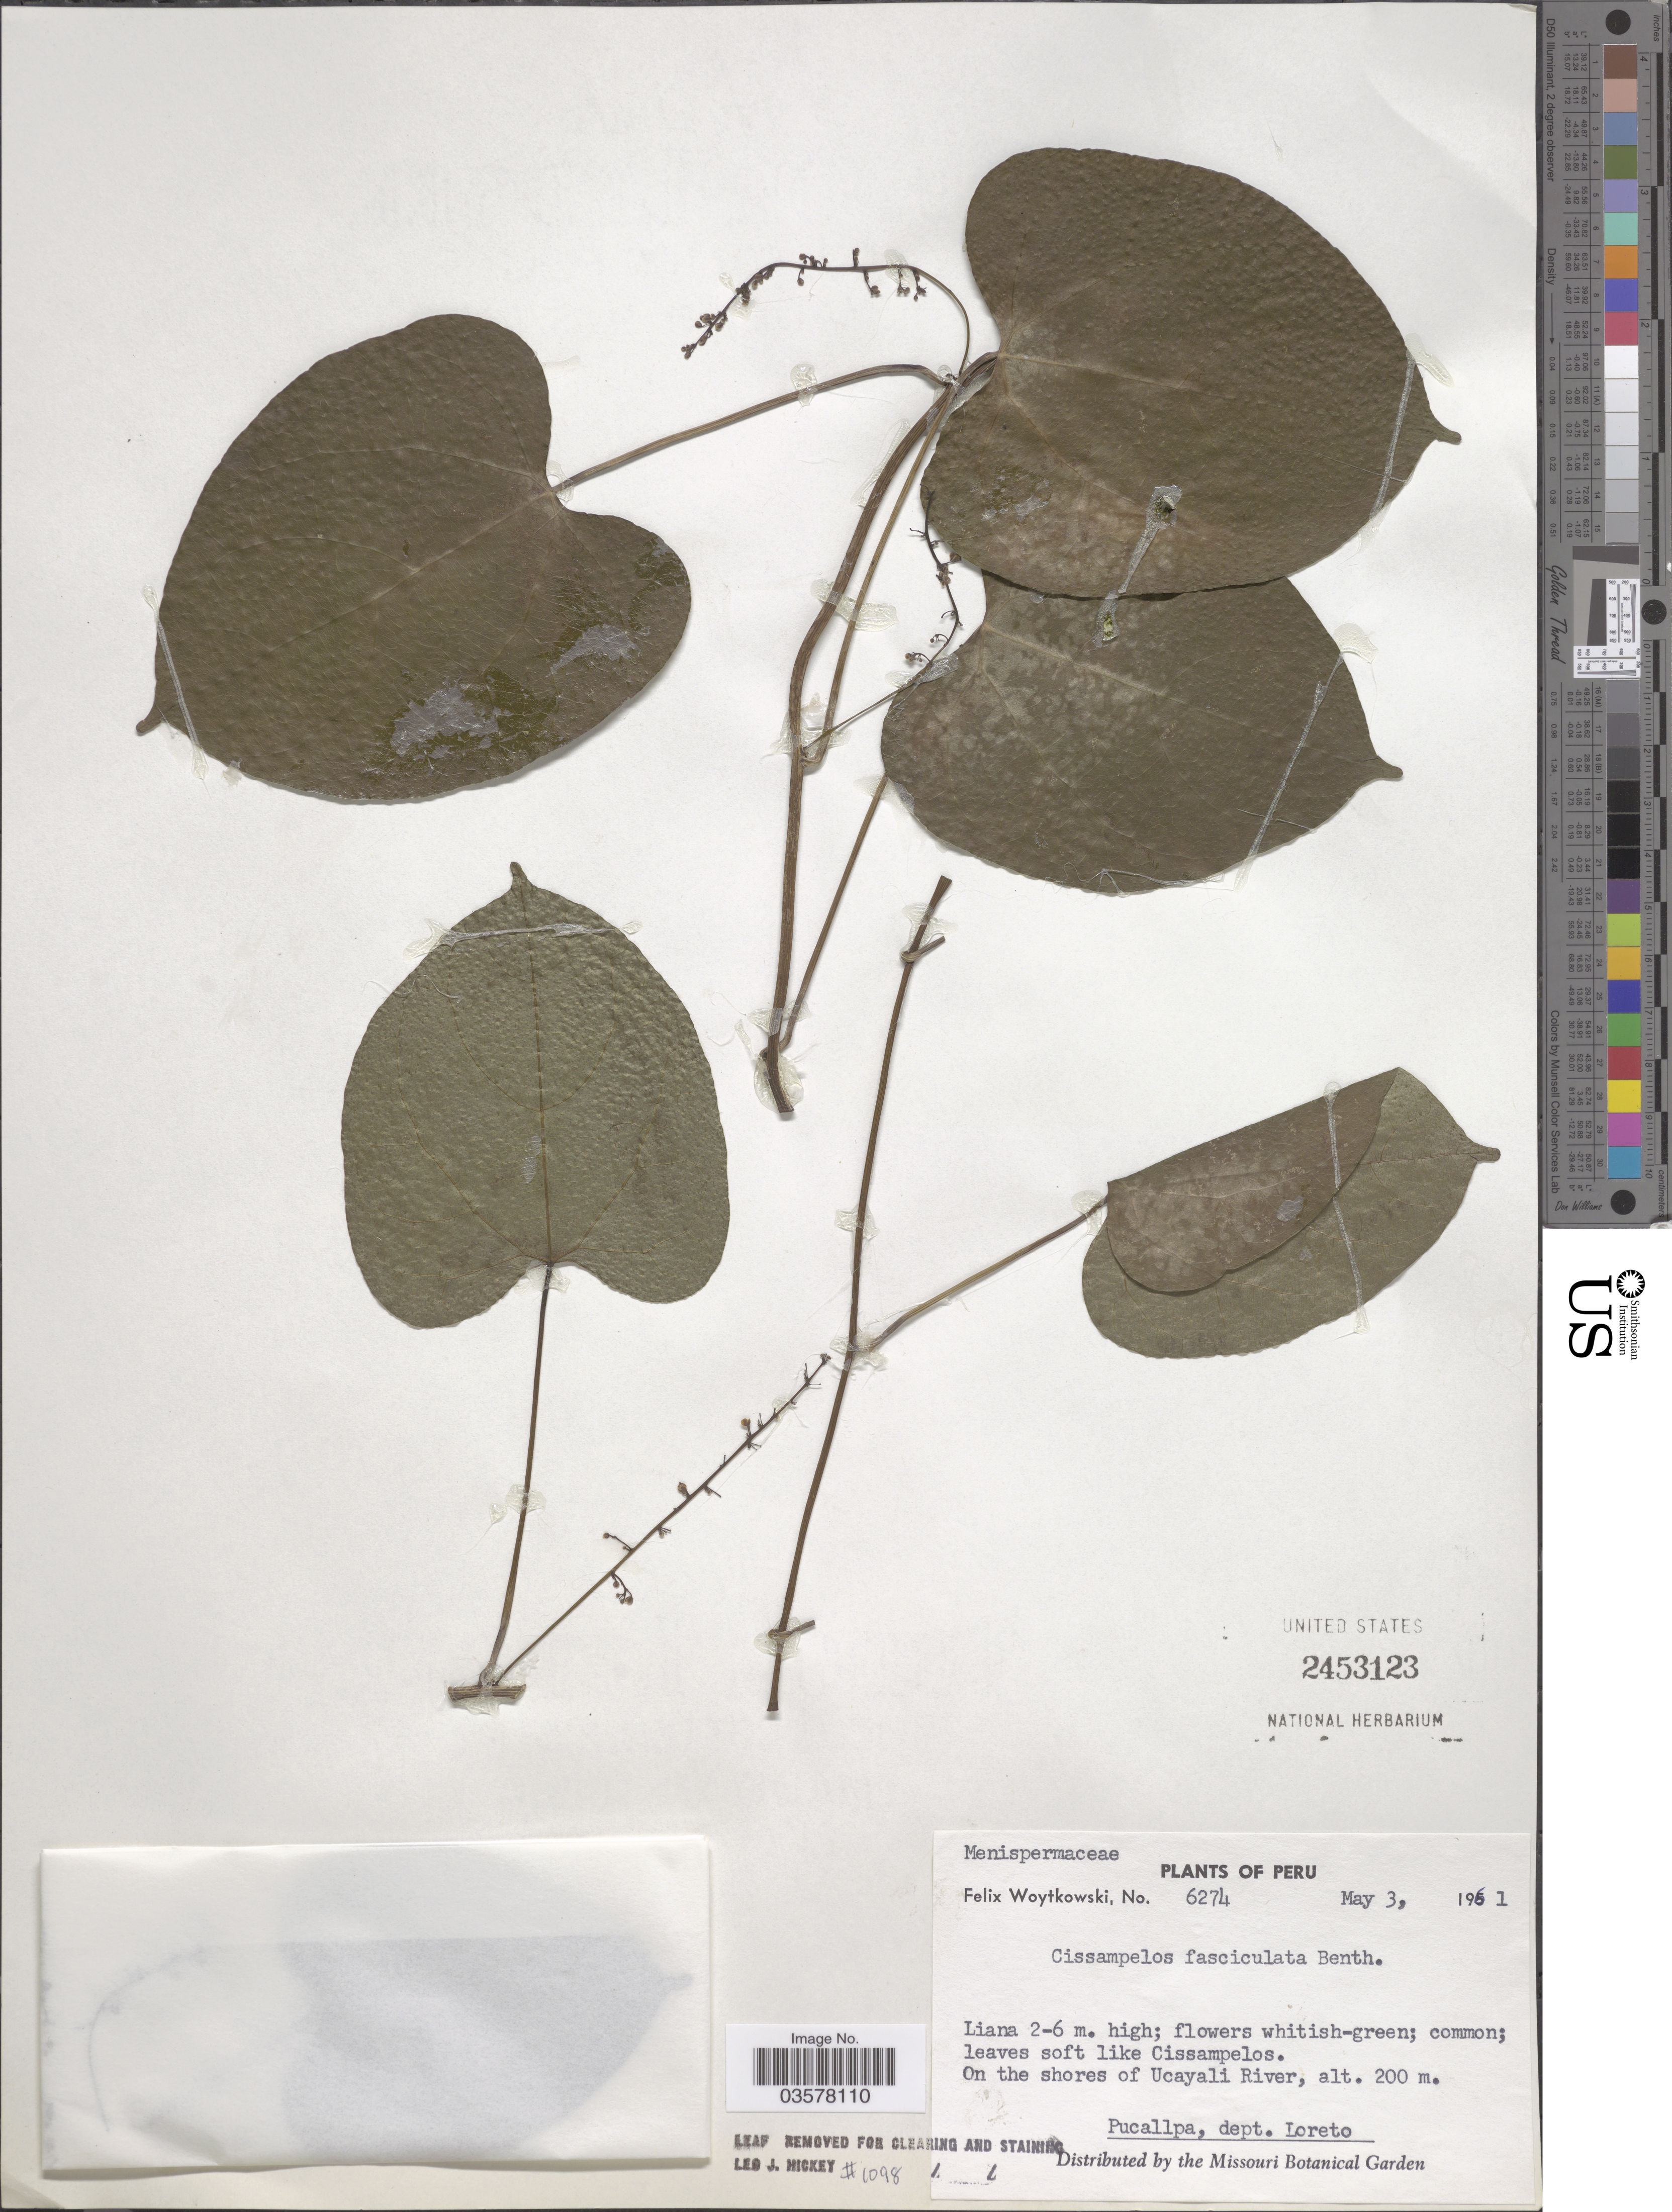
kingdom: Plantae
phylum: Tracheophyta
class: Magnoliopsida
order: Ranunculales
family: Menispermaceae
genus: Cissampelos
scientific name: Cissampelos fasciculata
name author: Benth.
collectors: F. Woytkowski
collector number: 6274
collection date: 1961-05-03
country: Peru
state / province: Loreto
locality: On the shores of Ucayali River. Pucallpa, dept. Loreto.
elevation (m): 200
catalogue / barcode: US 2453123